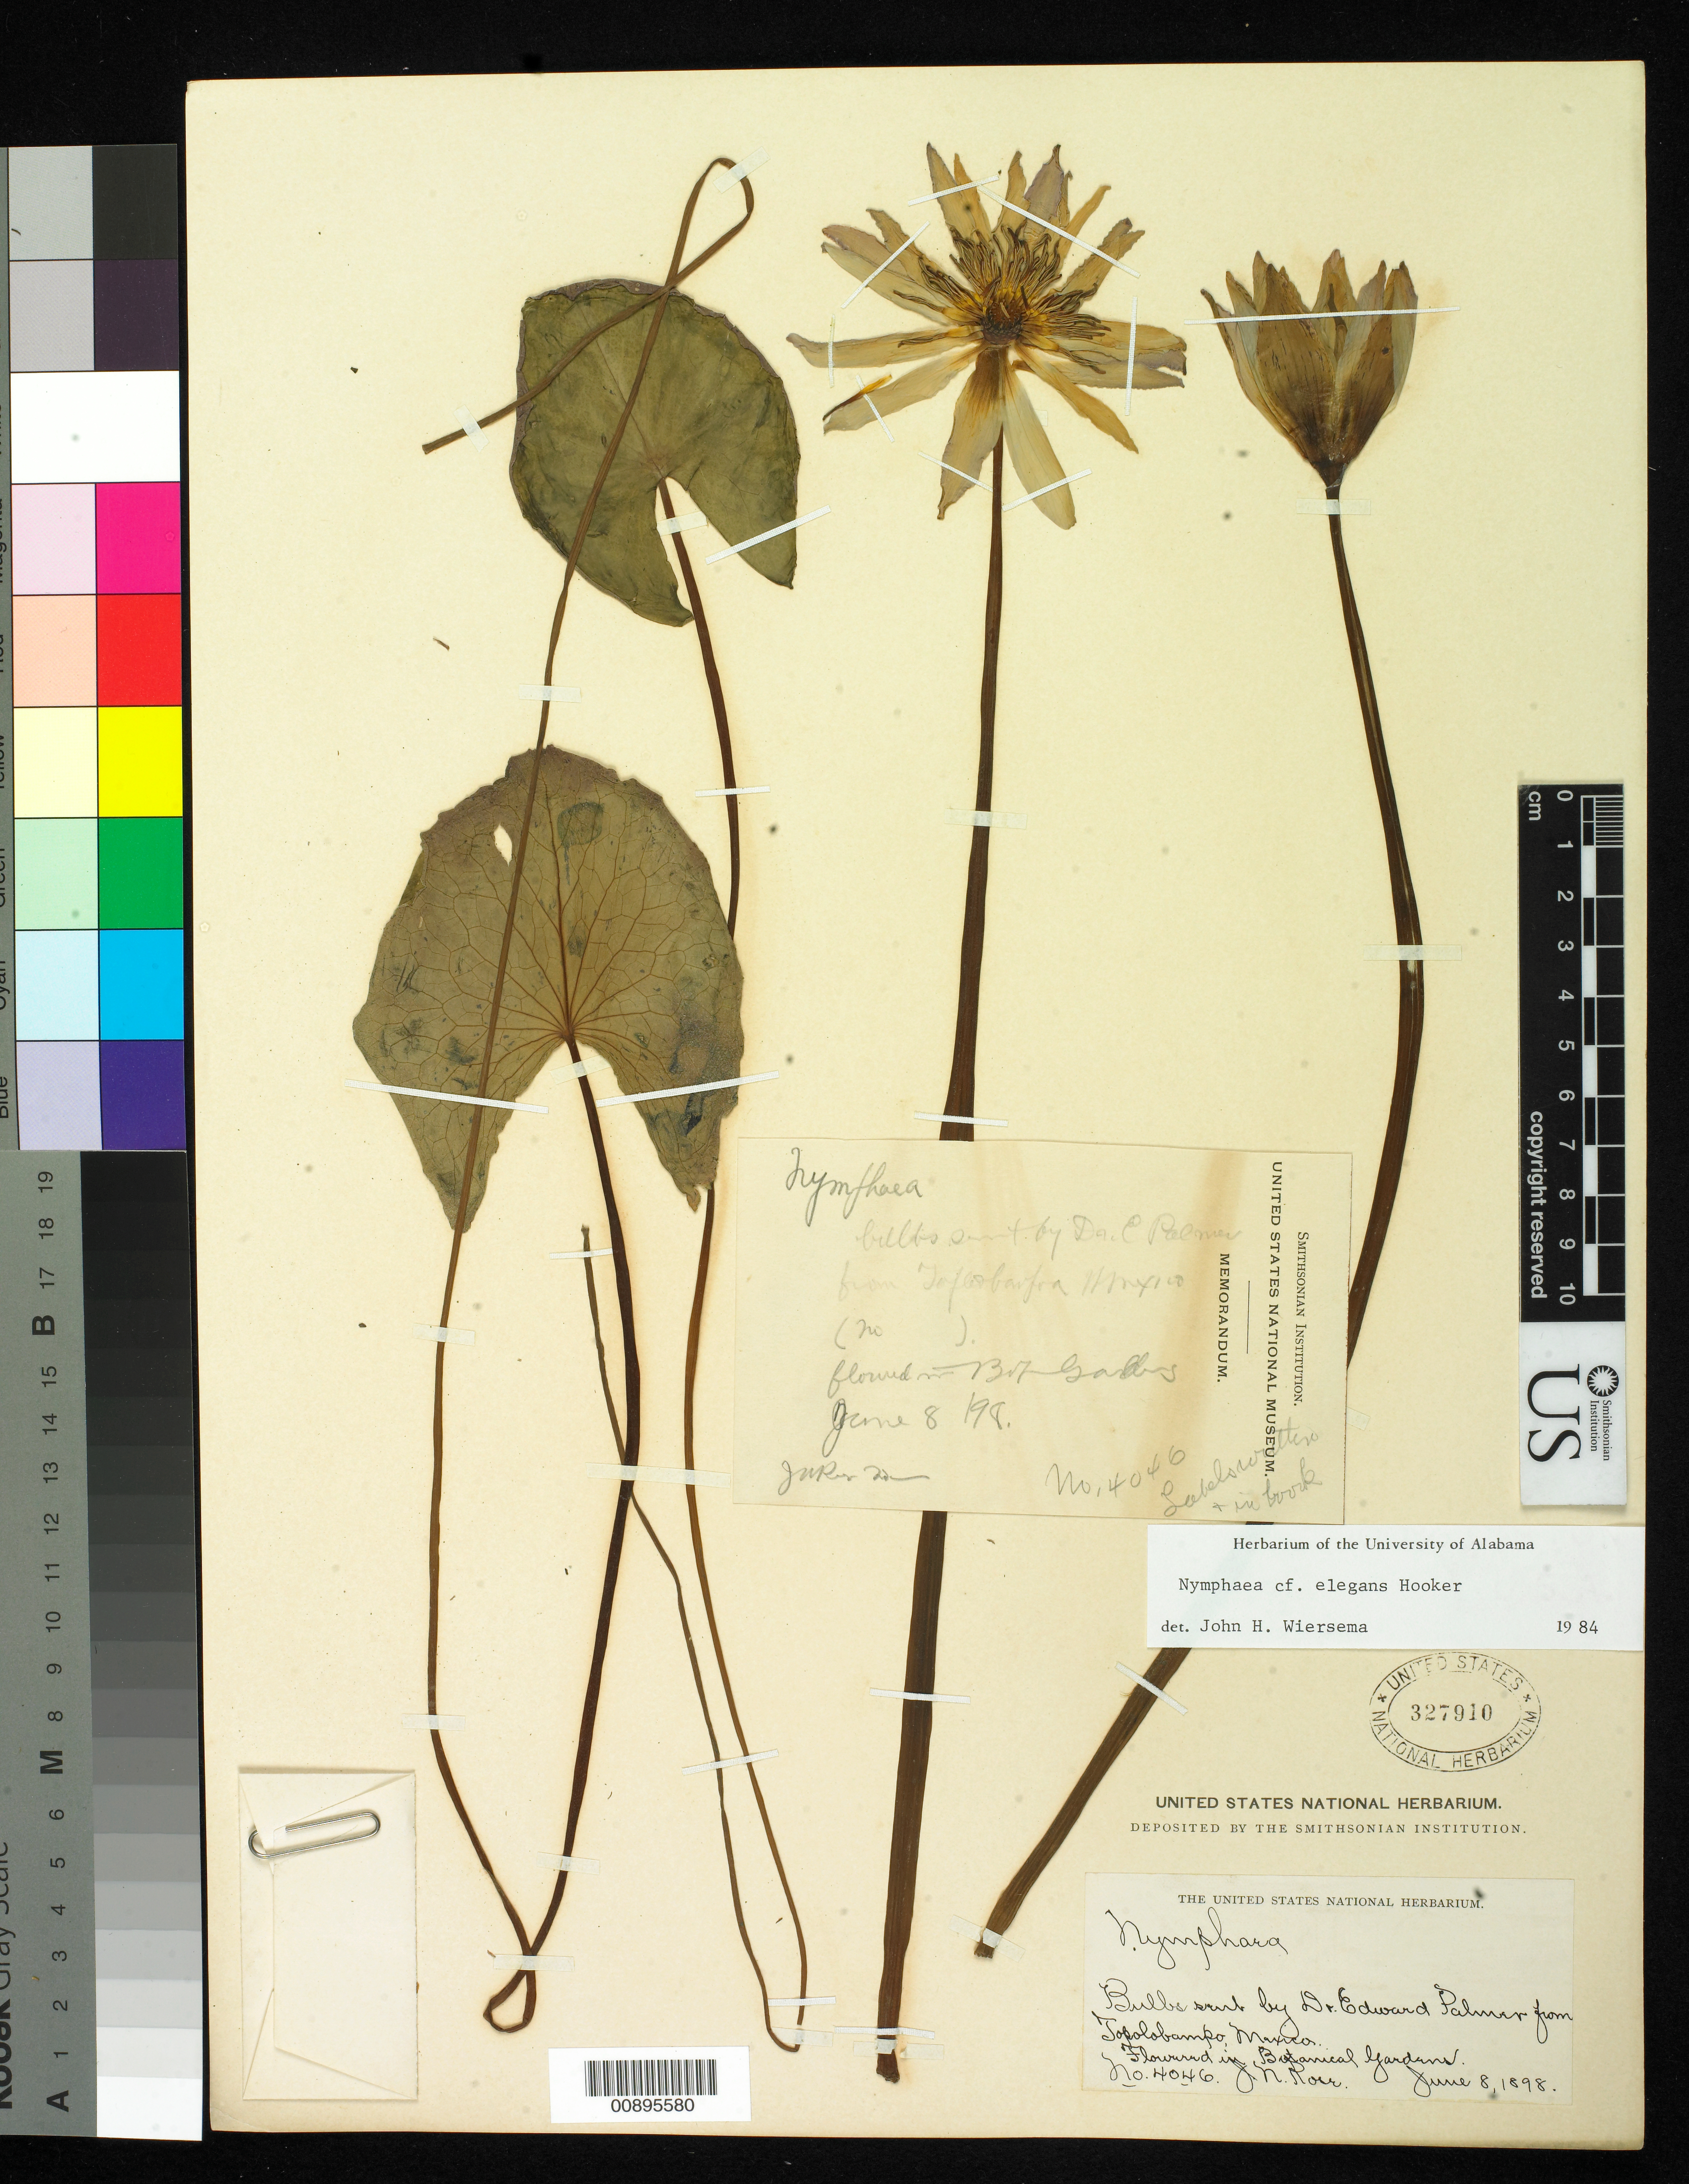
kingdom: Plantae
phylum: Tracheophyta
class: Magnoliopsida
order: Nymphaeales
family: Nymphaeaceae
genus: Nymphaea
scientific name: Nymphaea elegans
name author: Hook.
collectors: E. Palmer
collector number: (Rose 4046)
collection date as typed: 08 Jun 1898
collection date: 1898-06-08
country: Mexico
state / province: Sinaloa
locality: Topolobampo, Sinaloa.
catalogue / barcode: US 327910